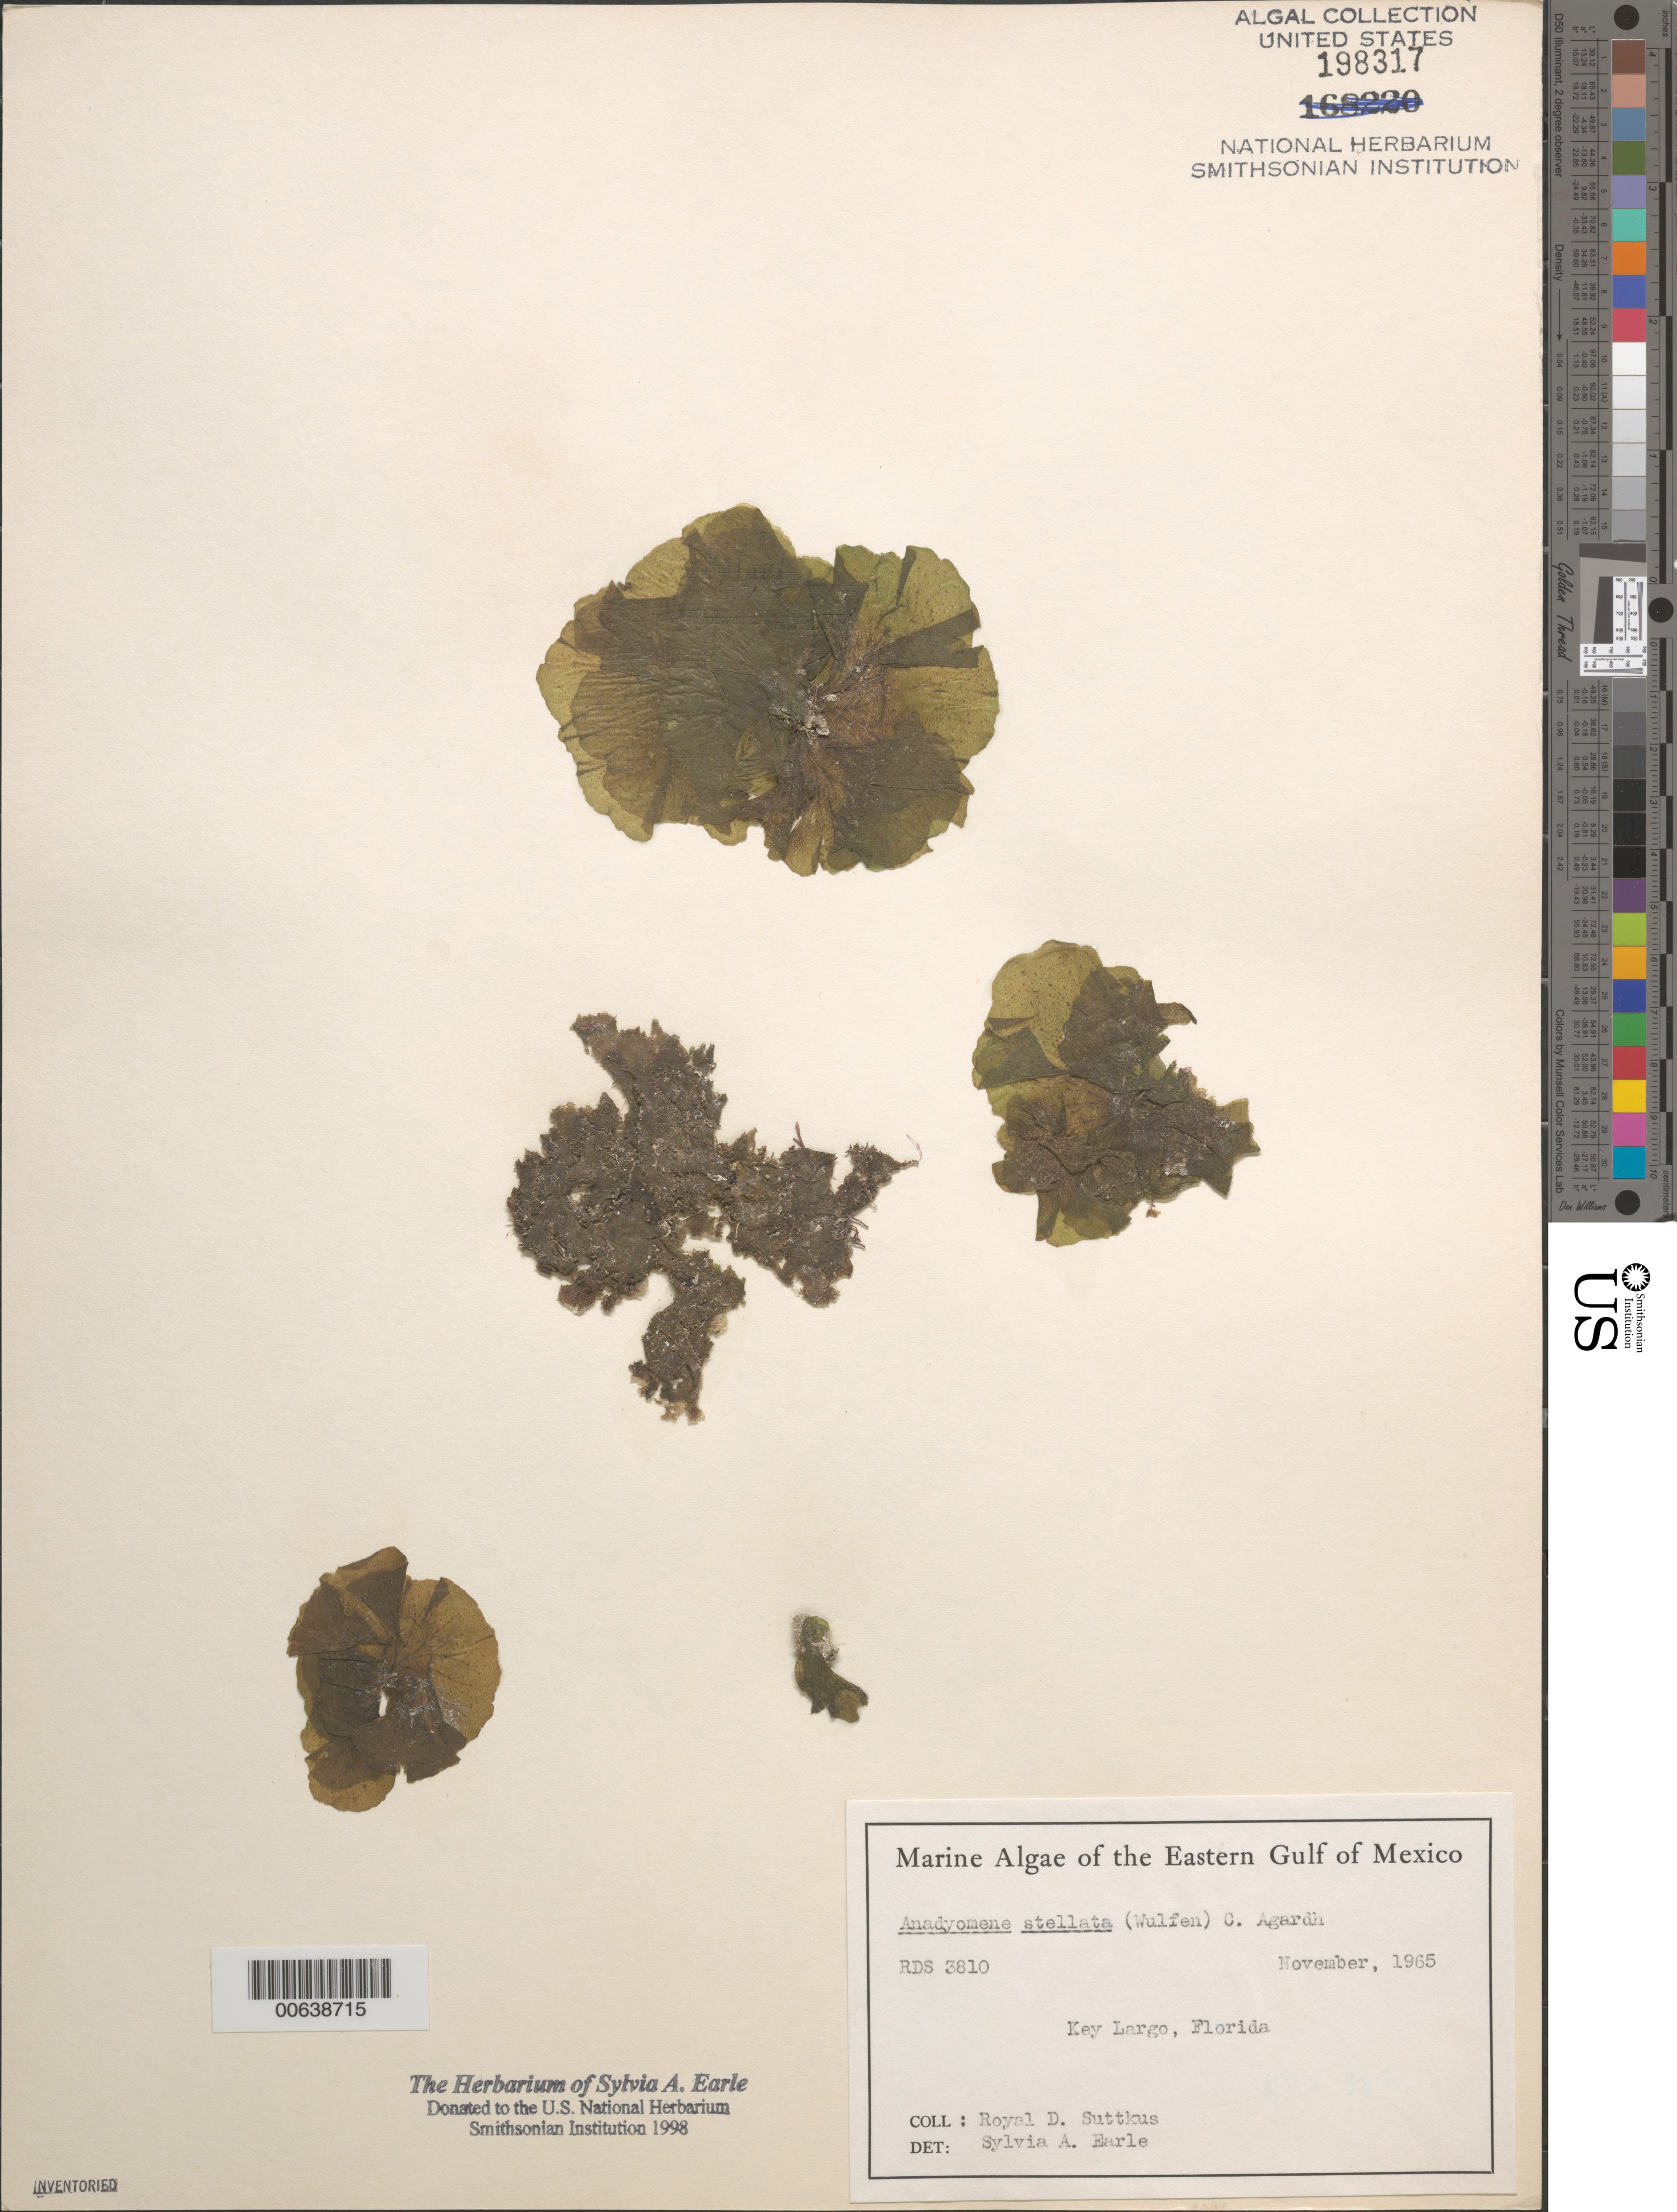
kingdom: Plantae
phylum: Chlorophyta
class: Ulvophyceae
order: Cladophorales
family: Anadyomenaceae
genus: Anadyomene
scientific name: Anadyomene stellata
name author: (Wulfen) C. Agardh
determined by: Earle, S. A.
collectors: R. Suttkus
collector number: Rds 3810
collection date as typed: Nov 1965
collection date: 1965-11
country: United States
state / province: Florida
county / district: Monroe County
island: Key Largo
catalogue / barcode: US 198317